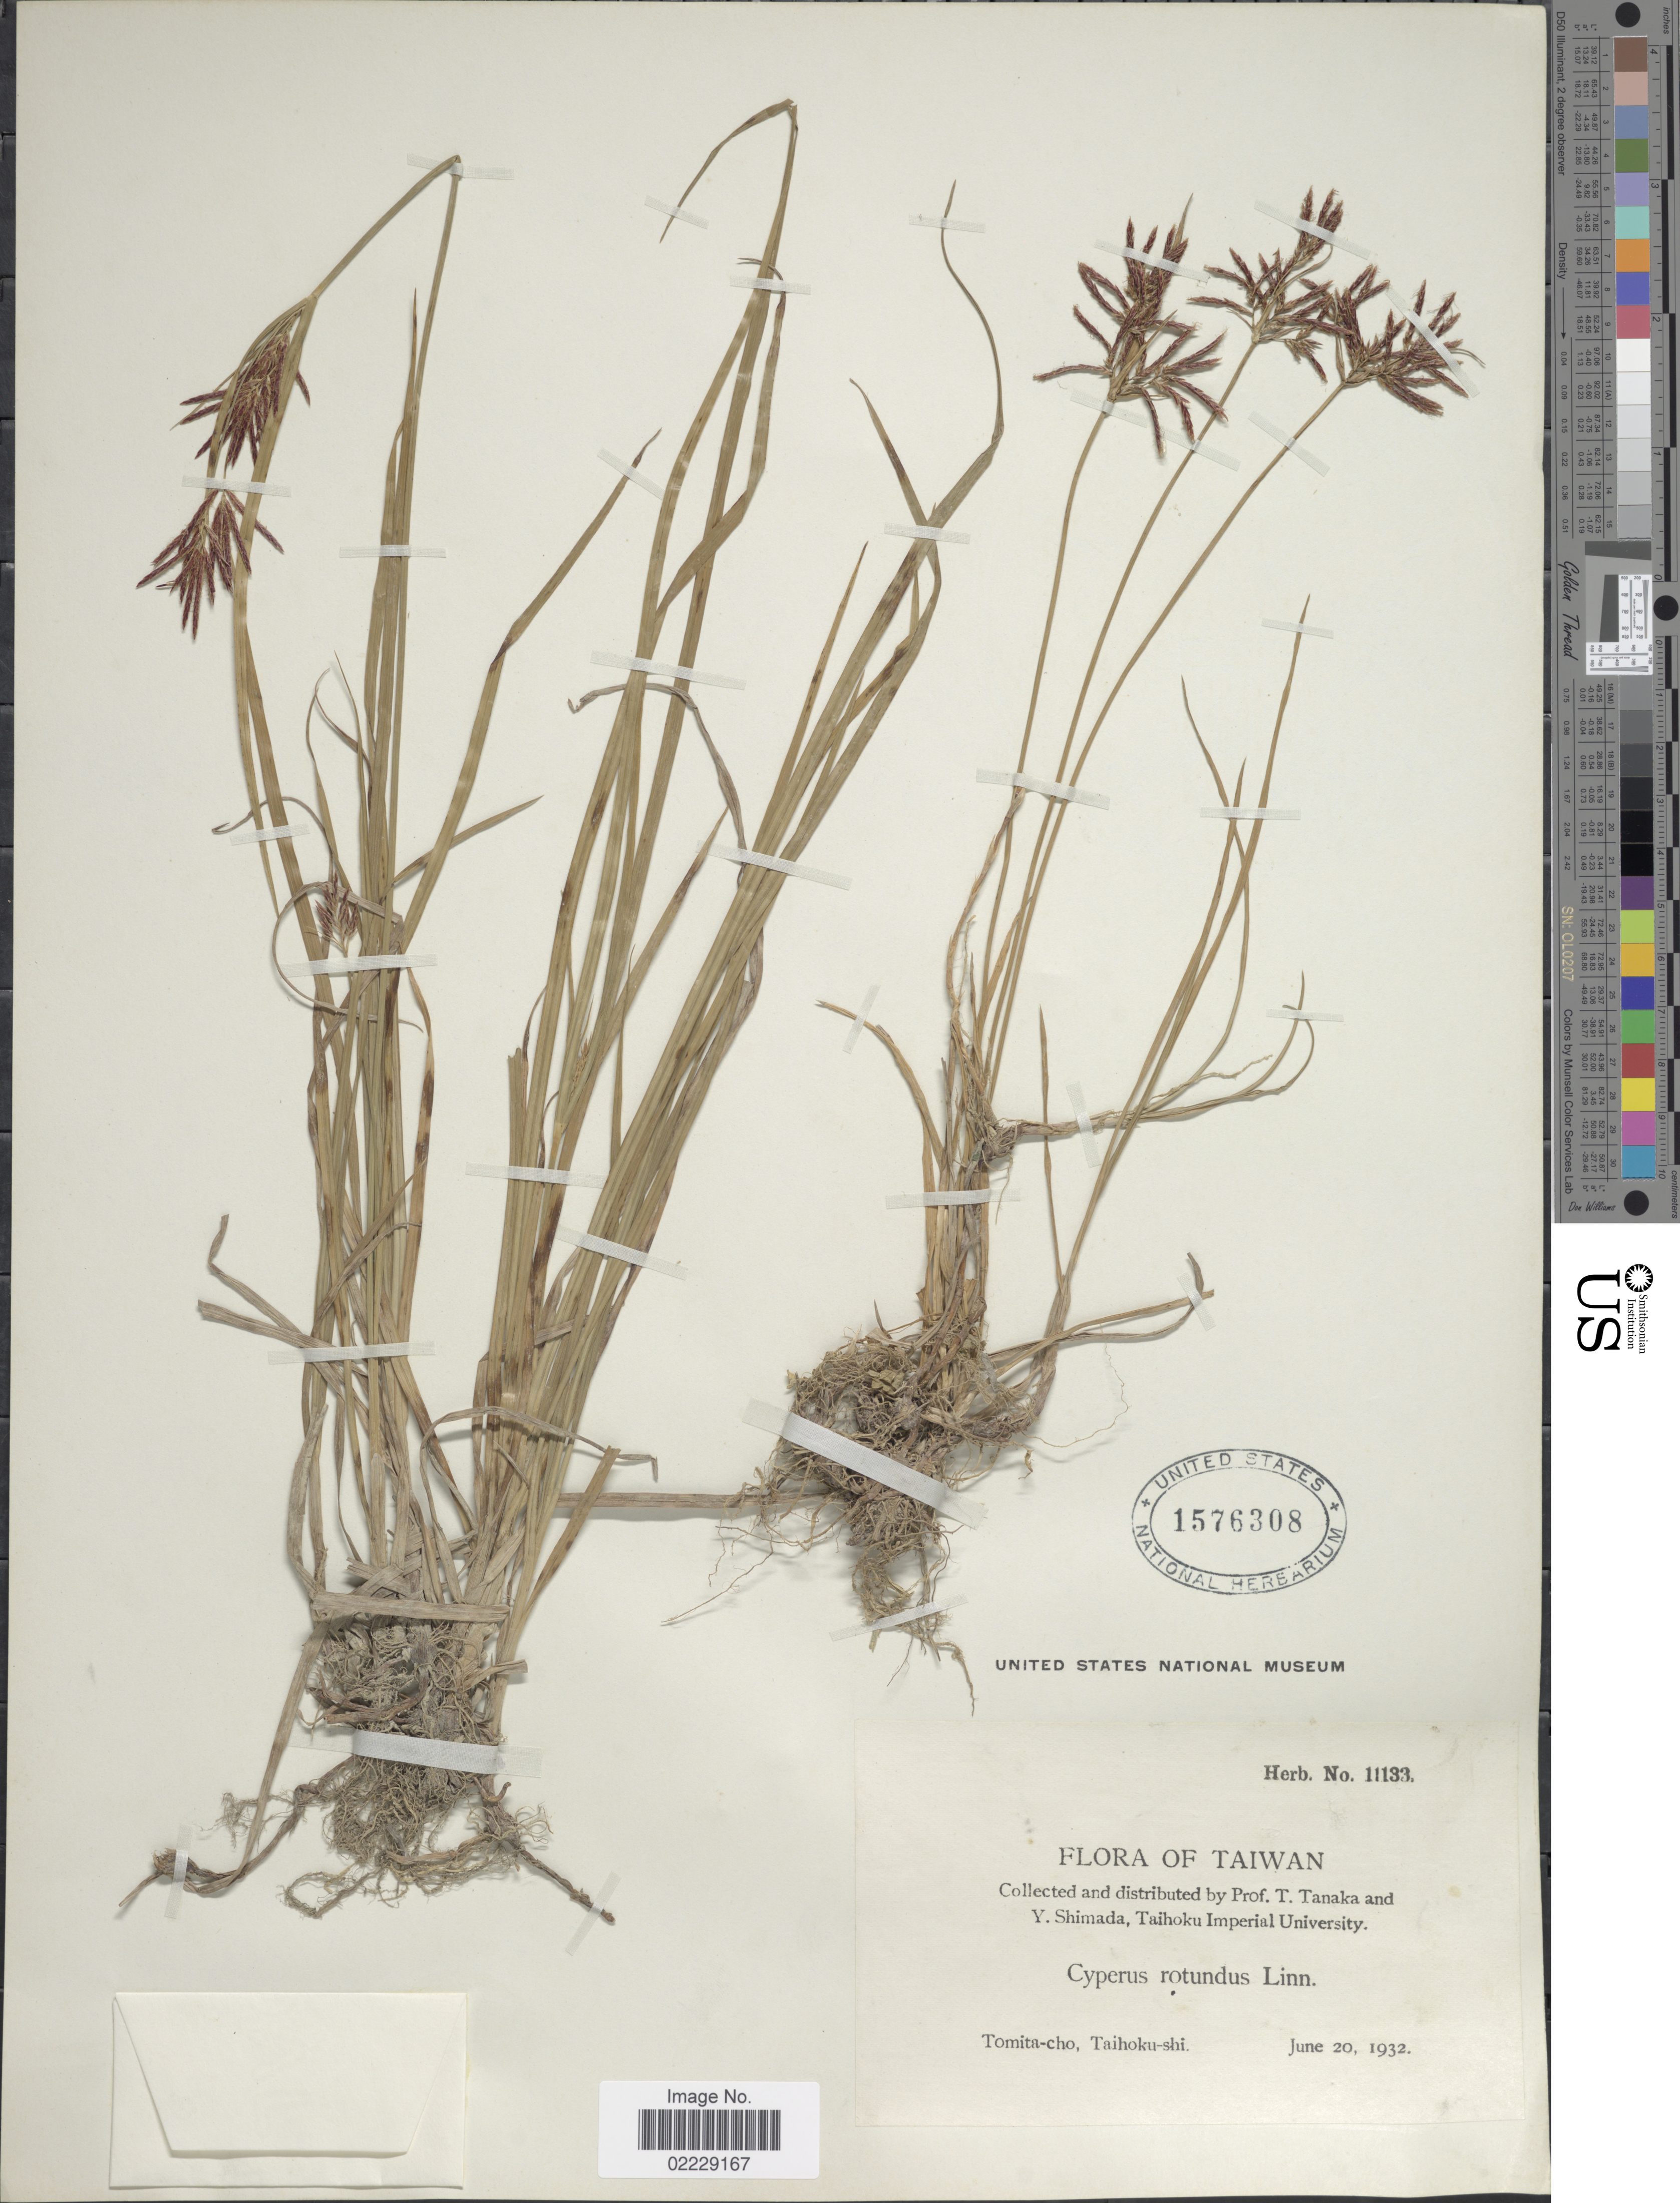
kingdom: Plantae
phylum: Tracheophyta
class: Liliopsida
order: Poales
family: Cyperaceae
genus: Cyperus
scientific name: Cyperus rotundus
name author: L.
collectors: T. Tanaka & Y. Shimada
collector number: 11133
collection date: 1932-06-20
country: Taiwan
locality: Tomita-cho, Taihoku-shi.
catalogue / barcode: US 1576308